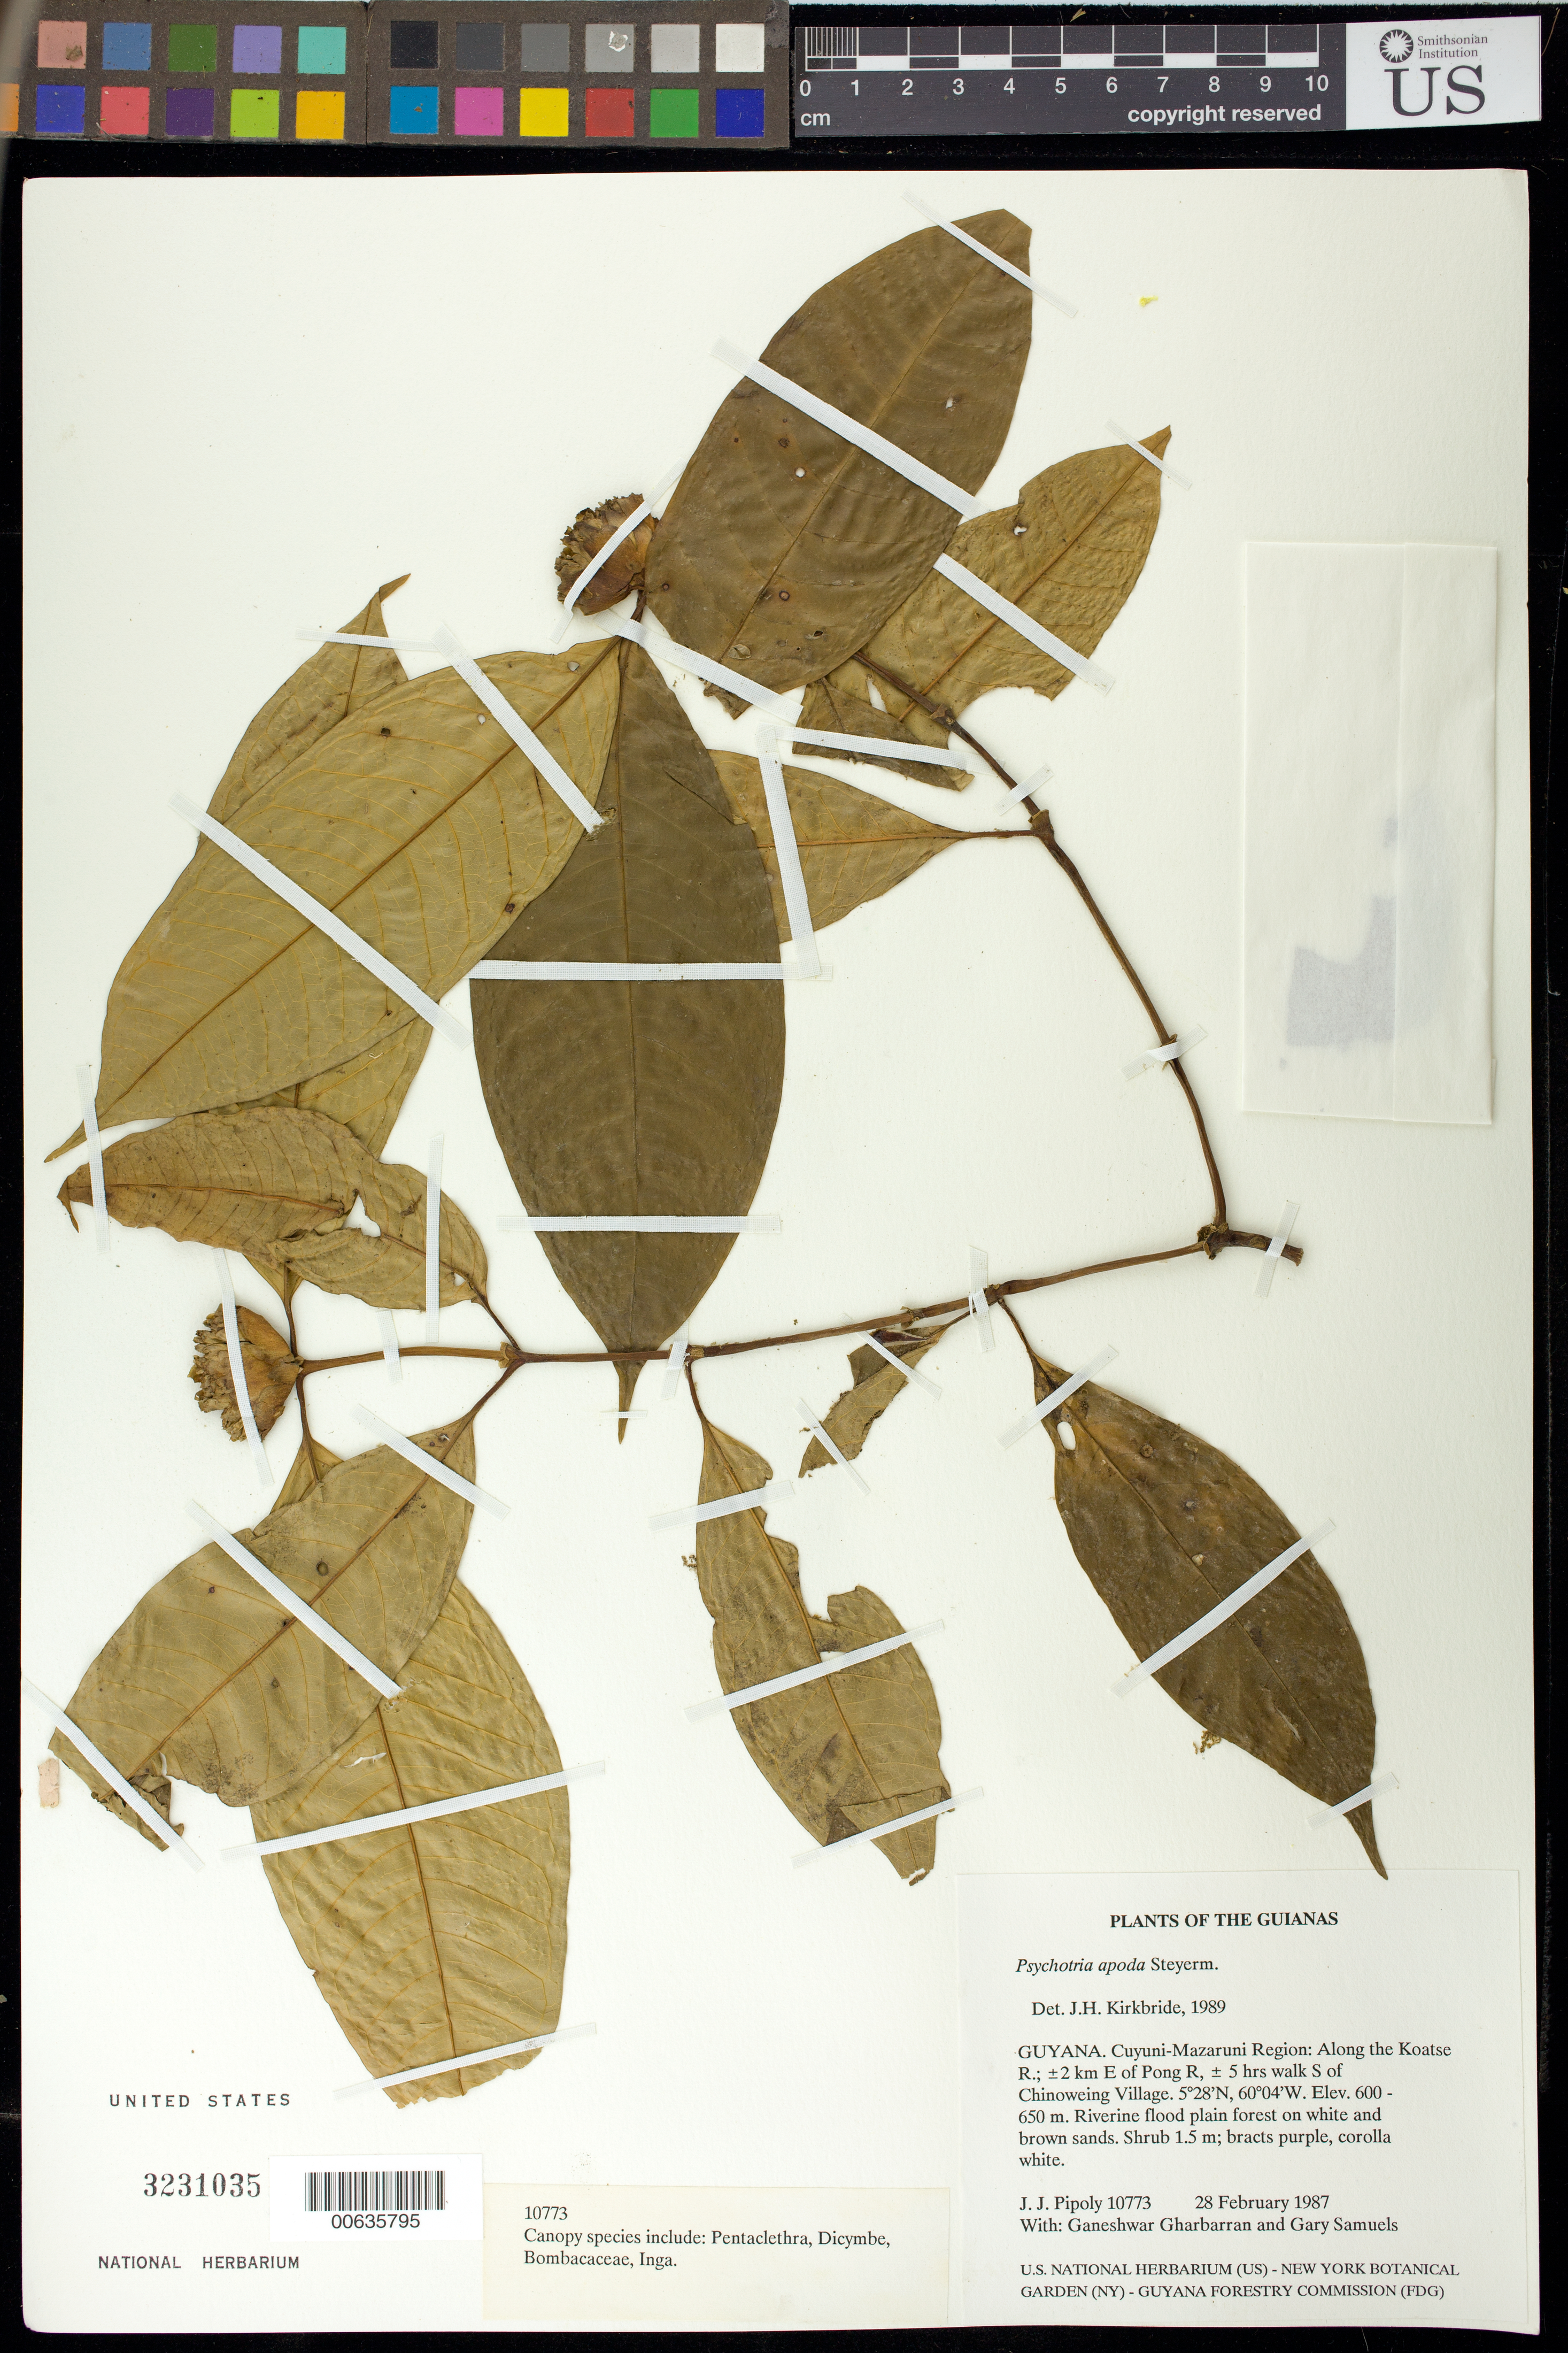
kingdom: Plantae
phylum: Tracheophyta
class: Magnoliopsida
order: Gentianales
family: Rubiaceae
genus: Palicourea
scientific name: Palicourea apoda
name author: (Steyerm.) Delprete & J.H. Kirkbr.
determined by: Kirkbride, J. H., Jr.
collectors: J. J. Pipoly, G. Gharbarran & G. Samuels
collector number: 10773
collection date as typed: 28 February 1987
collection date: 1987-02-28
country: Guyana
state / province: Cuyuni-Mazaruni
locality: Along the Koatse R.; ±2 km E of Pong R, ± 5 hrs walk S of Chinoweing Village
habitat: Riverine flood plain forest on white and brown sands; canopy spp. include Pentaclethra, Dicymbe, Bombacaceae, Inga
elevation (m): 600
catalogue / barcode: US 3231035